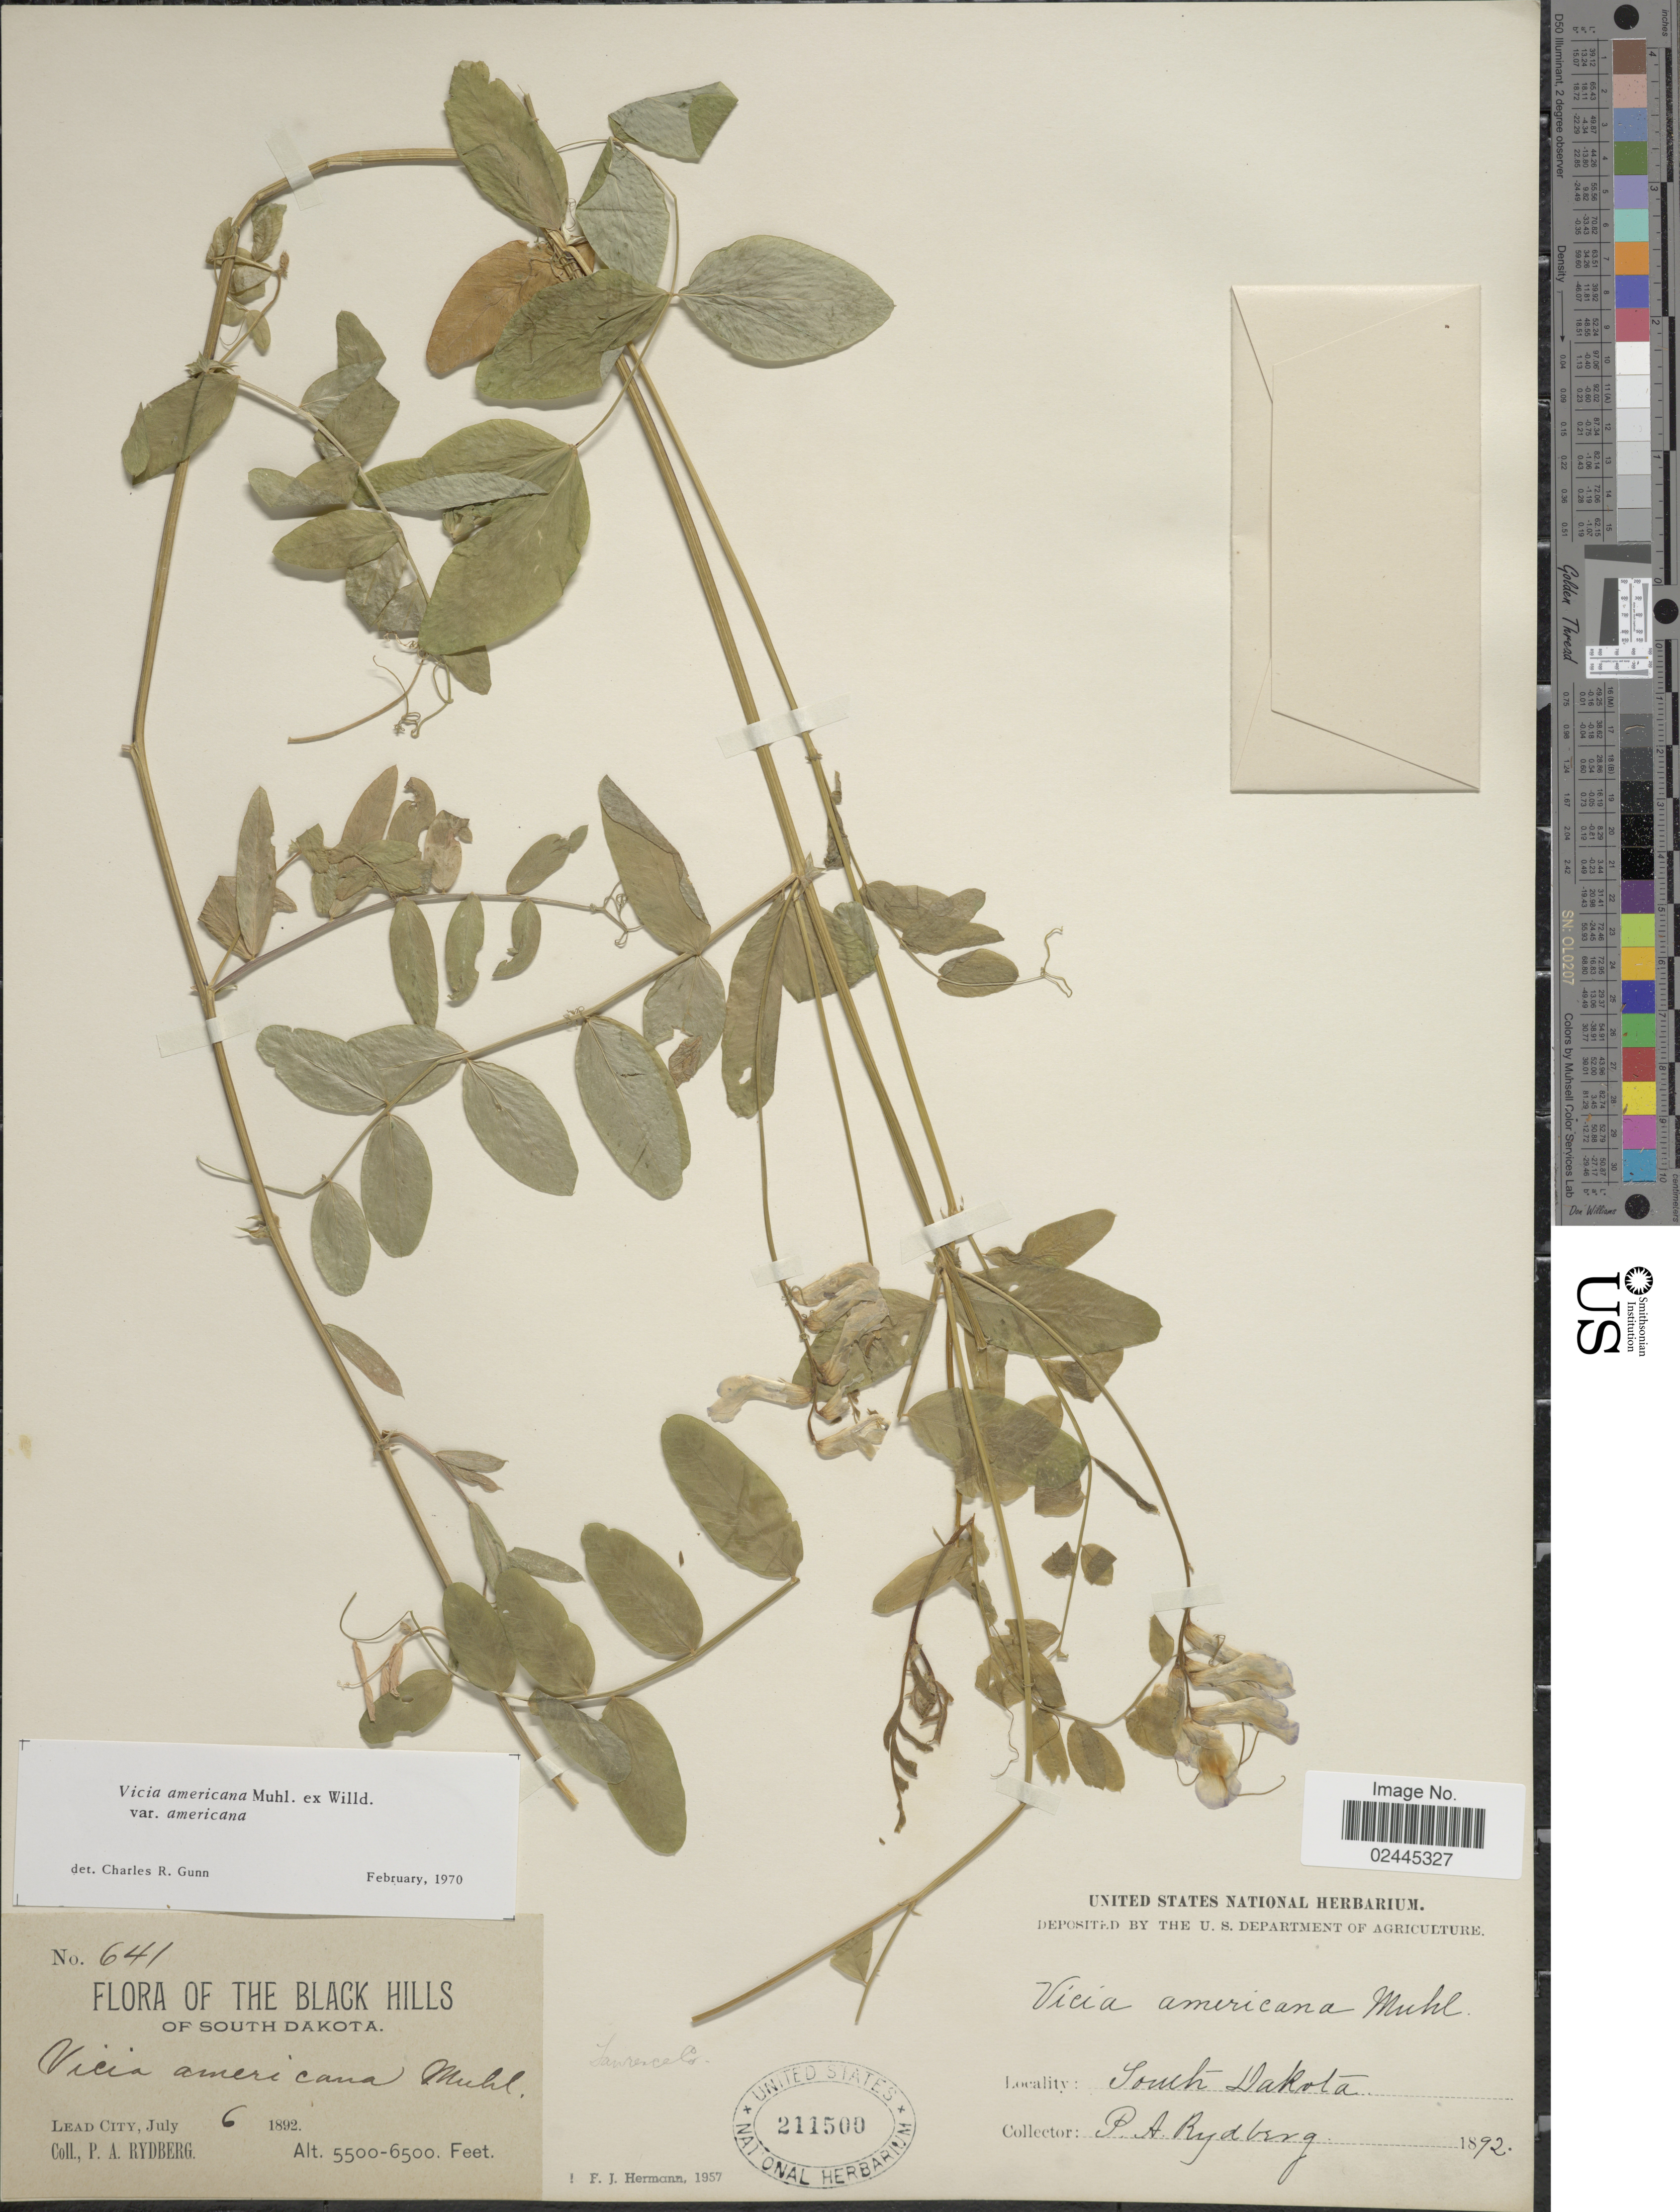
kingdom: Plantae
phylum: Tracheophyta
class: Magnoliopsida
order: Fabales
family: Fabaceae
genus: Vicia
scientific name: Vicia americana var. americana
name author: Muhl. ex Willd.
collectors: P. A. Rydberg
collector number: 641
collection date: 1892-07-06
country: United States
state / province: South Dakota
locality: Black Hills of South Dakota. Lead City. Laurence Co.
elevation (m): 1676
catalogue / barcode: US 211500